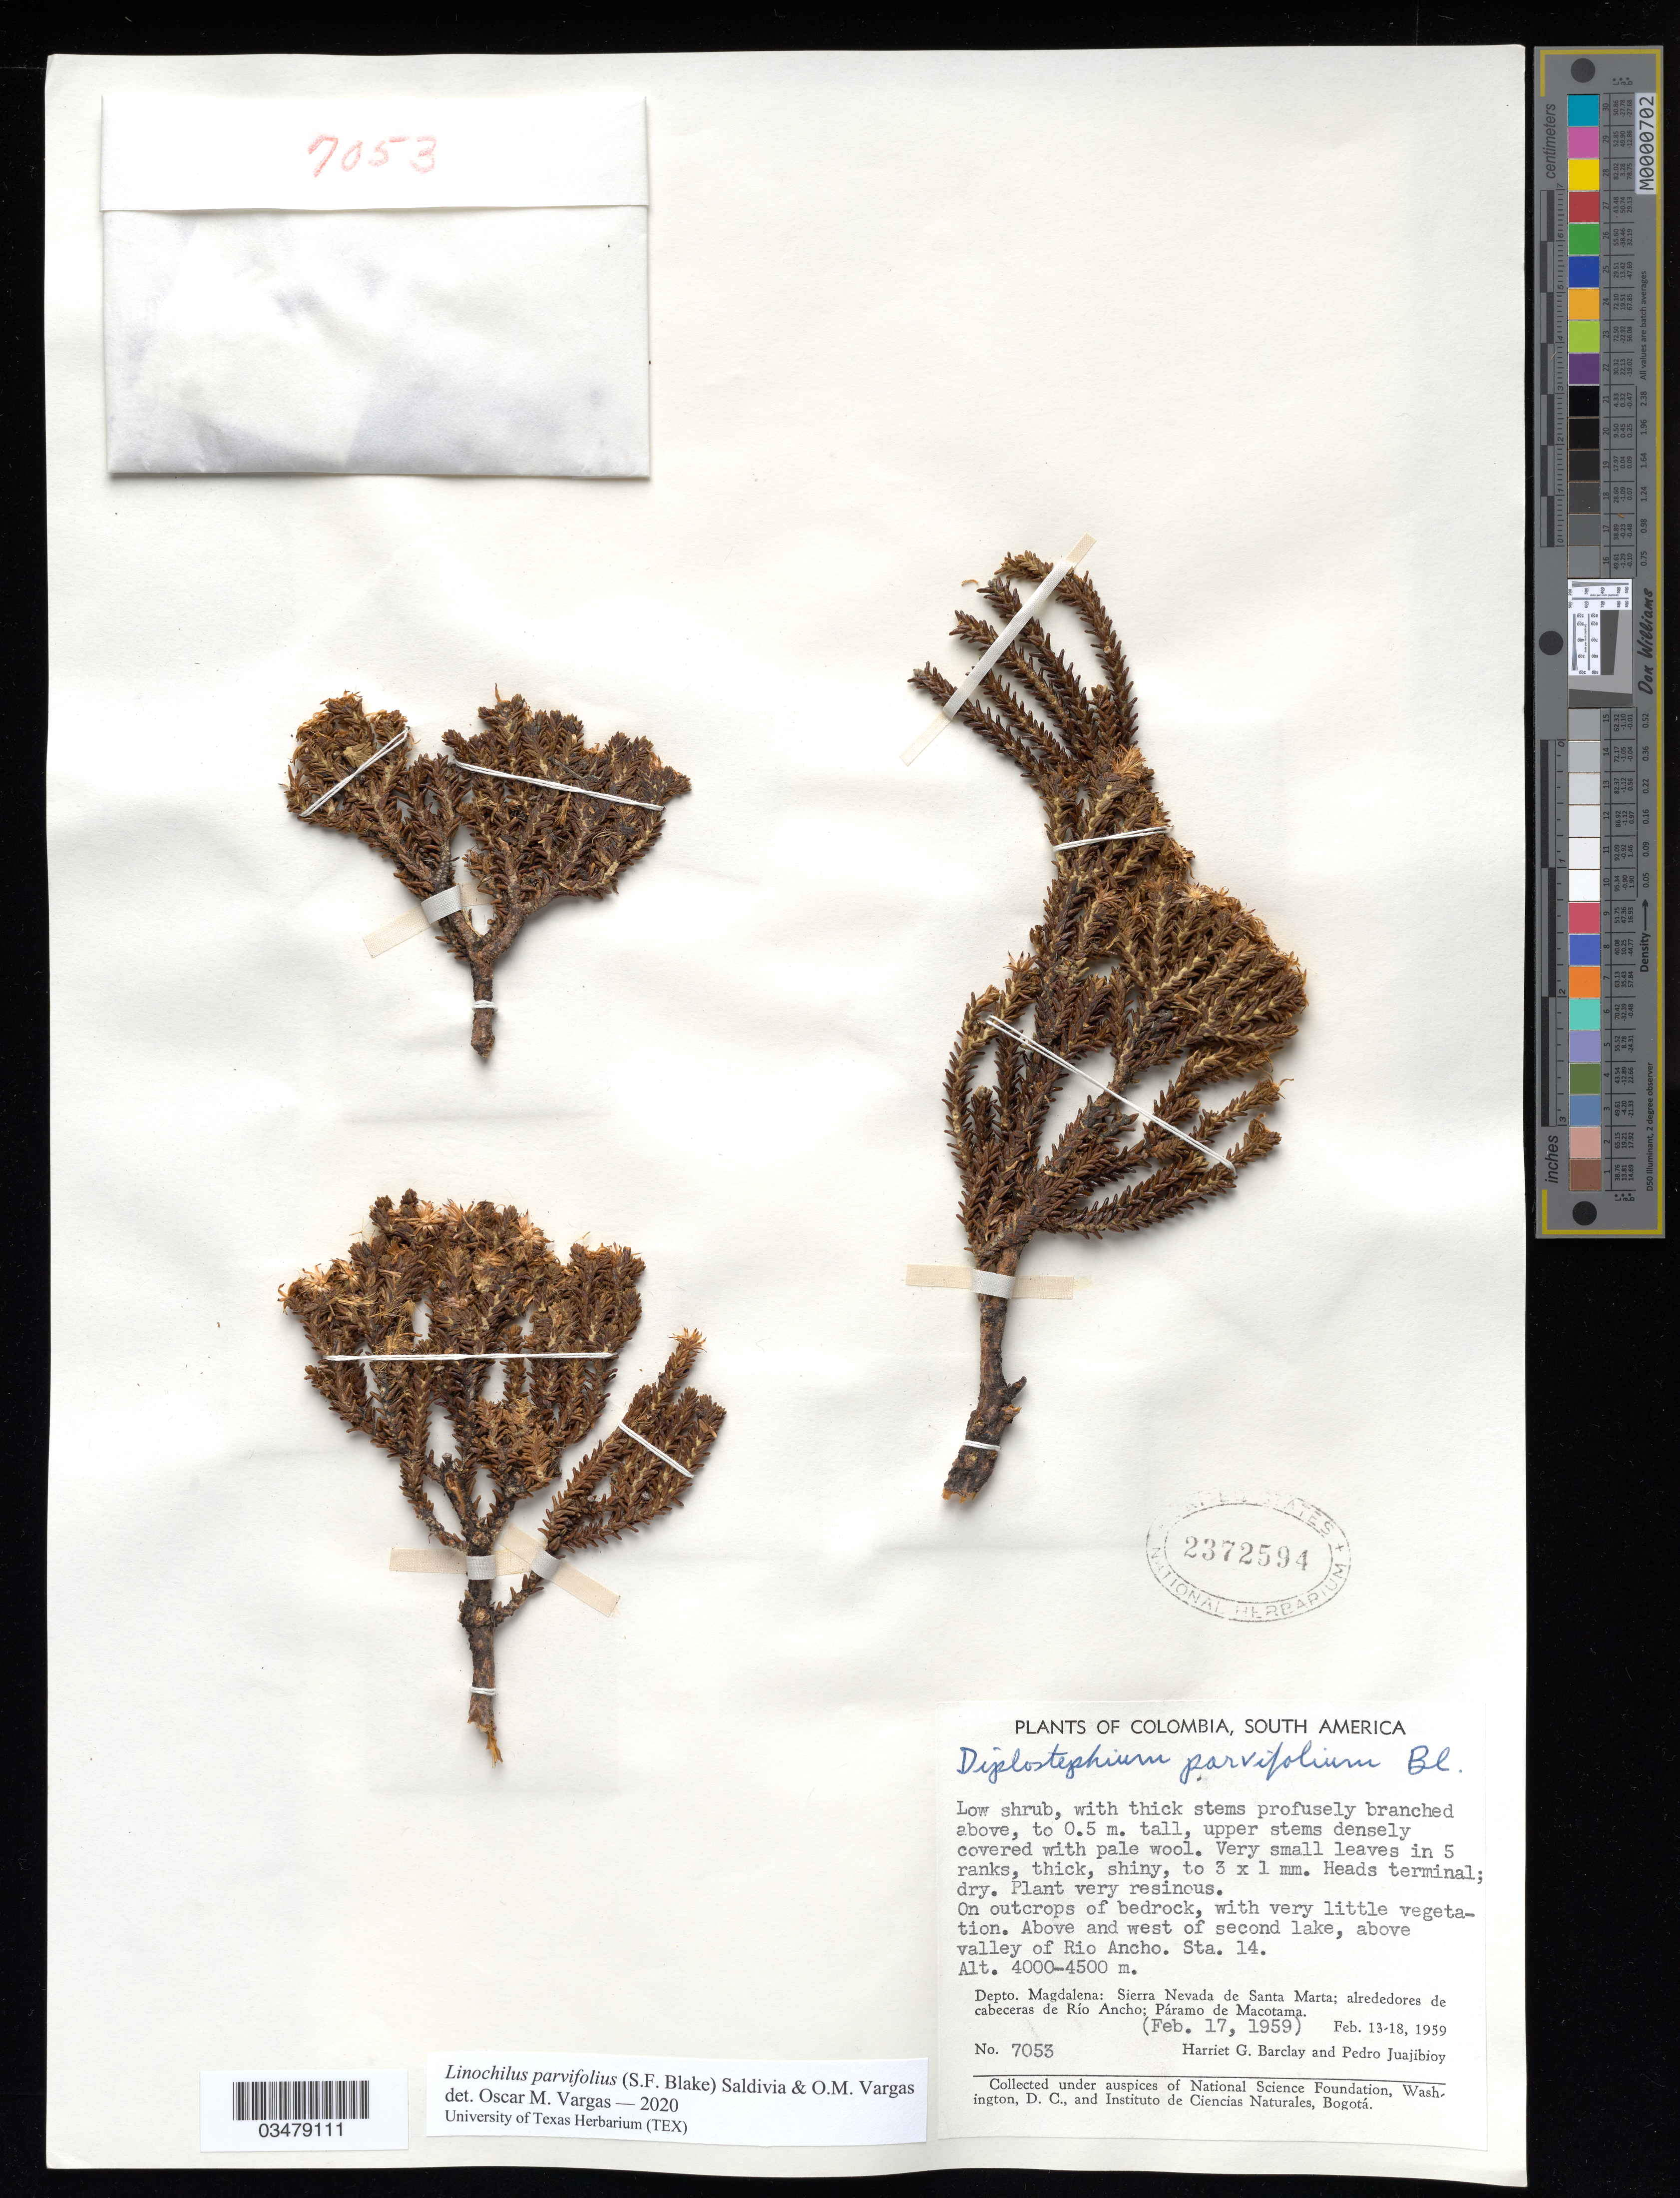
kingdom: Plantae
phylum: Tracheophyta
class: Magnoliopsida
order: Asterales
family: Asteraceae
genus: Linochilus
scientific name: Linochilus parvifolius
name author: (S.F. Blake) Saldivia & O.M. Vargas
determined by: Vargas, Oscar M.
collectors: H. G. Barclay & P. Juajibioy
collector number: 7053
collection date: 1959-02-13/1959-02-18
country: Colombia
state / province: Magdalena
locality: Near quebrada (ravine) of Rio Ancho flowing from southwest. Sta. 6. Depto Magdalena: Sierra Nevada de Santa Marta; alrededores de cabecceras de Rio Ancho: Paramo de Macotama.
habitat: Above and W of second lake, above valley of Rio Ancho. Sta. 14. On Outcrops of bedrock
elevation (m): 3510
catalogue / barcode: US 2372594